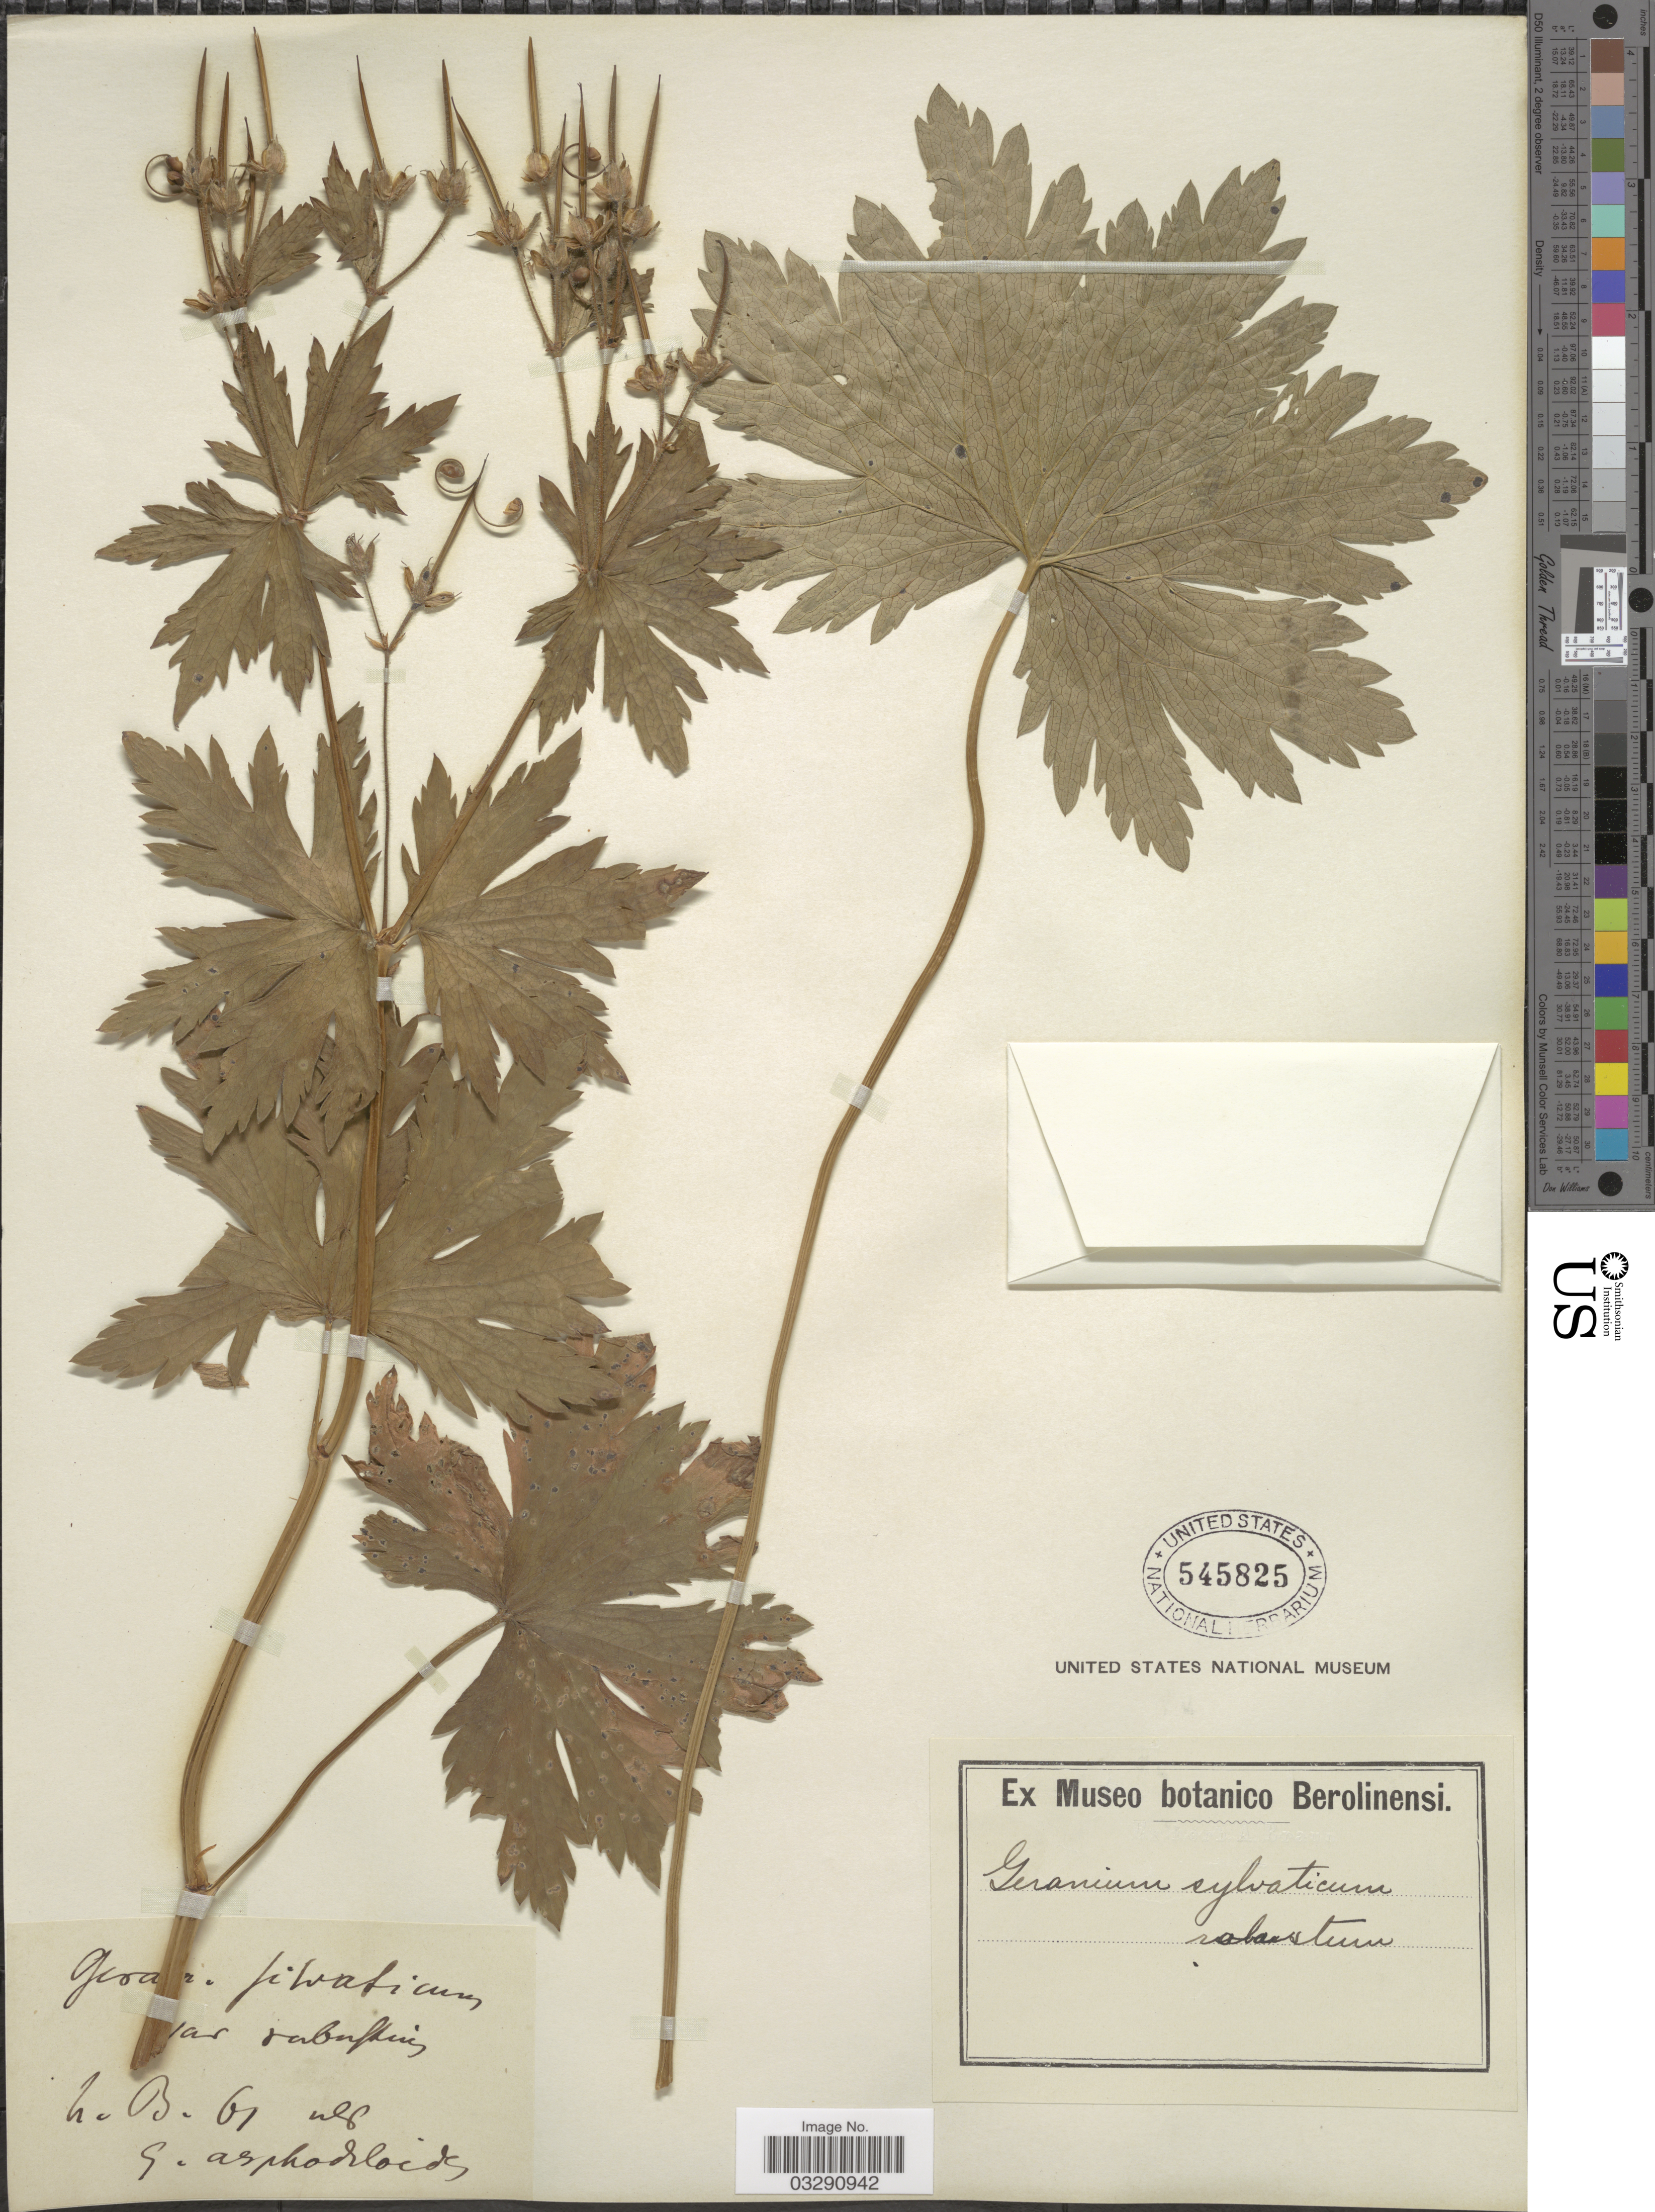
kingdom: Plantae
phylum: Tracheophyta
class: Magnoliopsida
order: Geraniales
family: Geraniaceae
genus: Geranium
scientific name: Geranium silvaticum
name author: L.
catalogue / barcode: US 545825